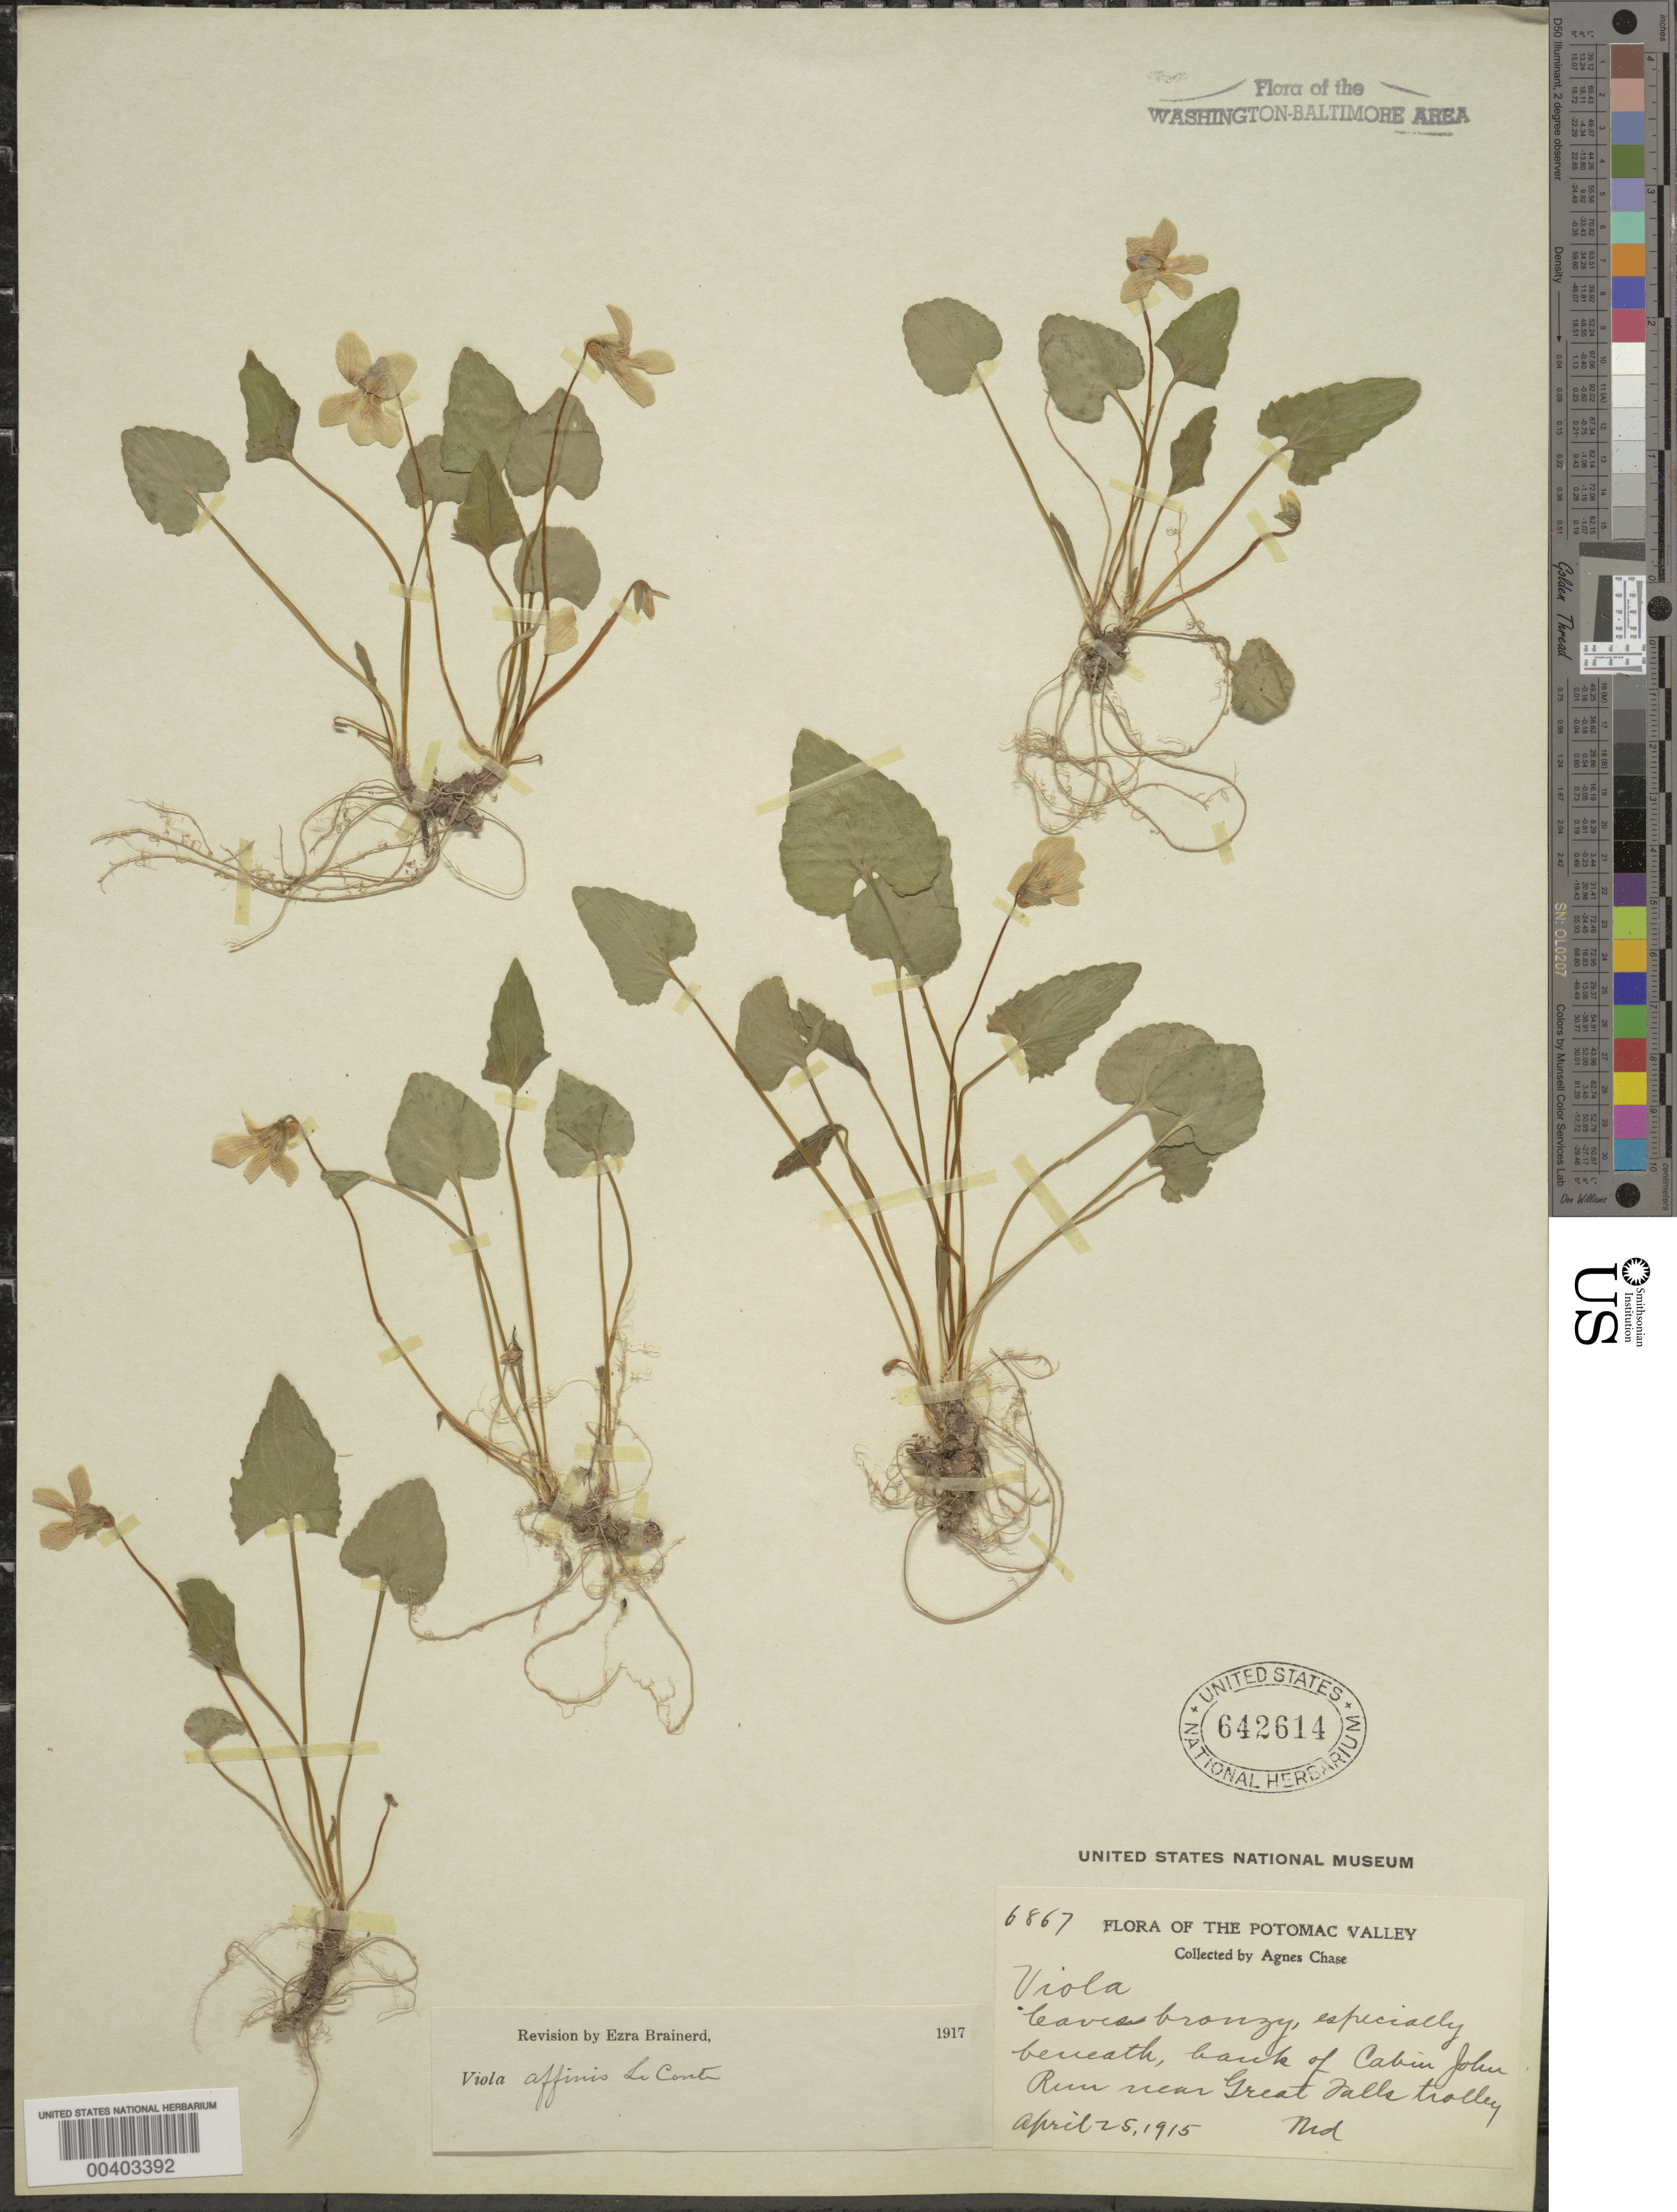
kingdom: Plantae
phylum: Tracheophyta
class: Magnoliopsida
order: Malpighiales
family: Violaceae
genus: Viola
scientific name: Viola sororia var. affinis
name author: (LeConte) McKinney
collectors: A. Chase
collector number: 6867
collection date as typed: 25 Apr 1915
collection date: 1915-04-25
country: United States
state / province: Maryland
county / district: Montgomery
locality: Near Great Falls Trolley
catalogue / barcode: US 642614